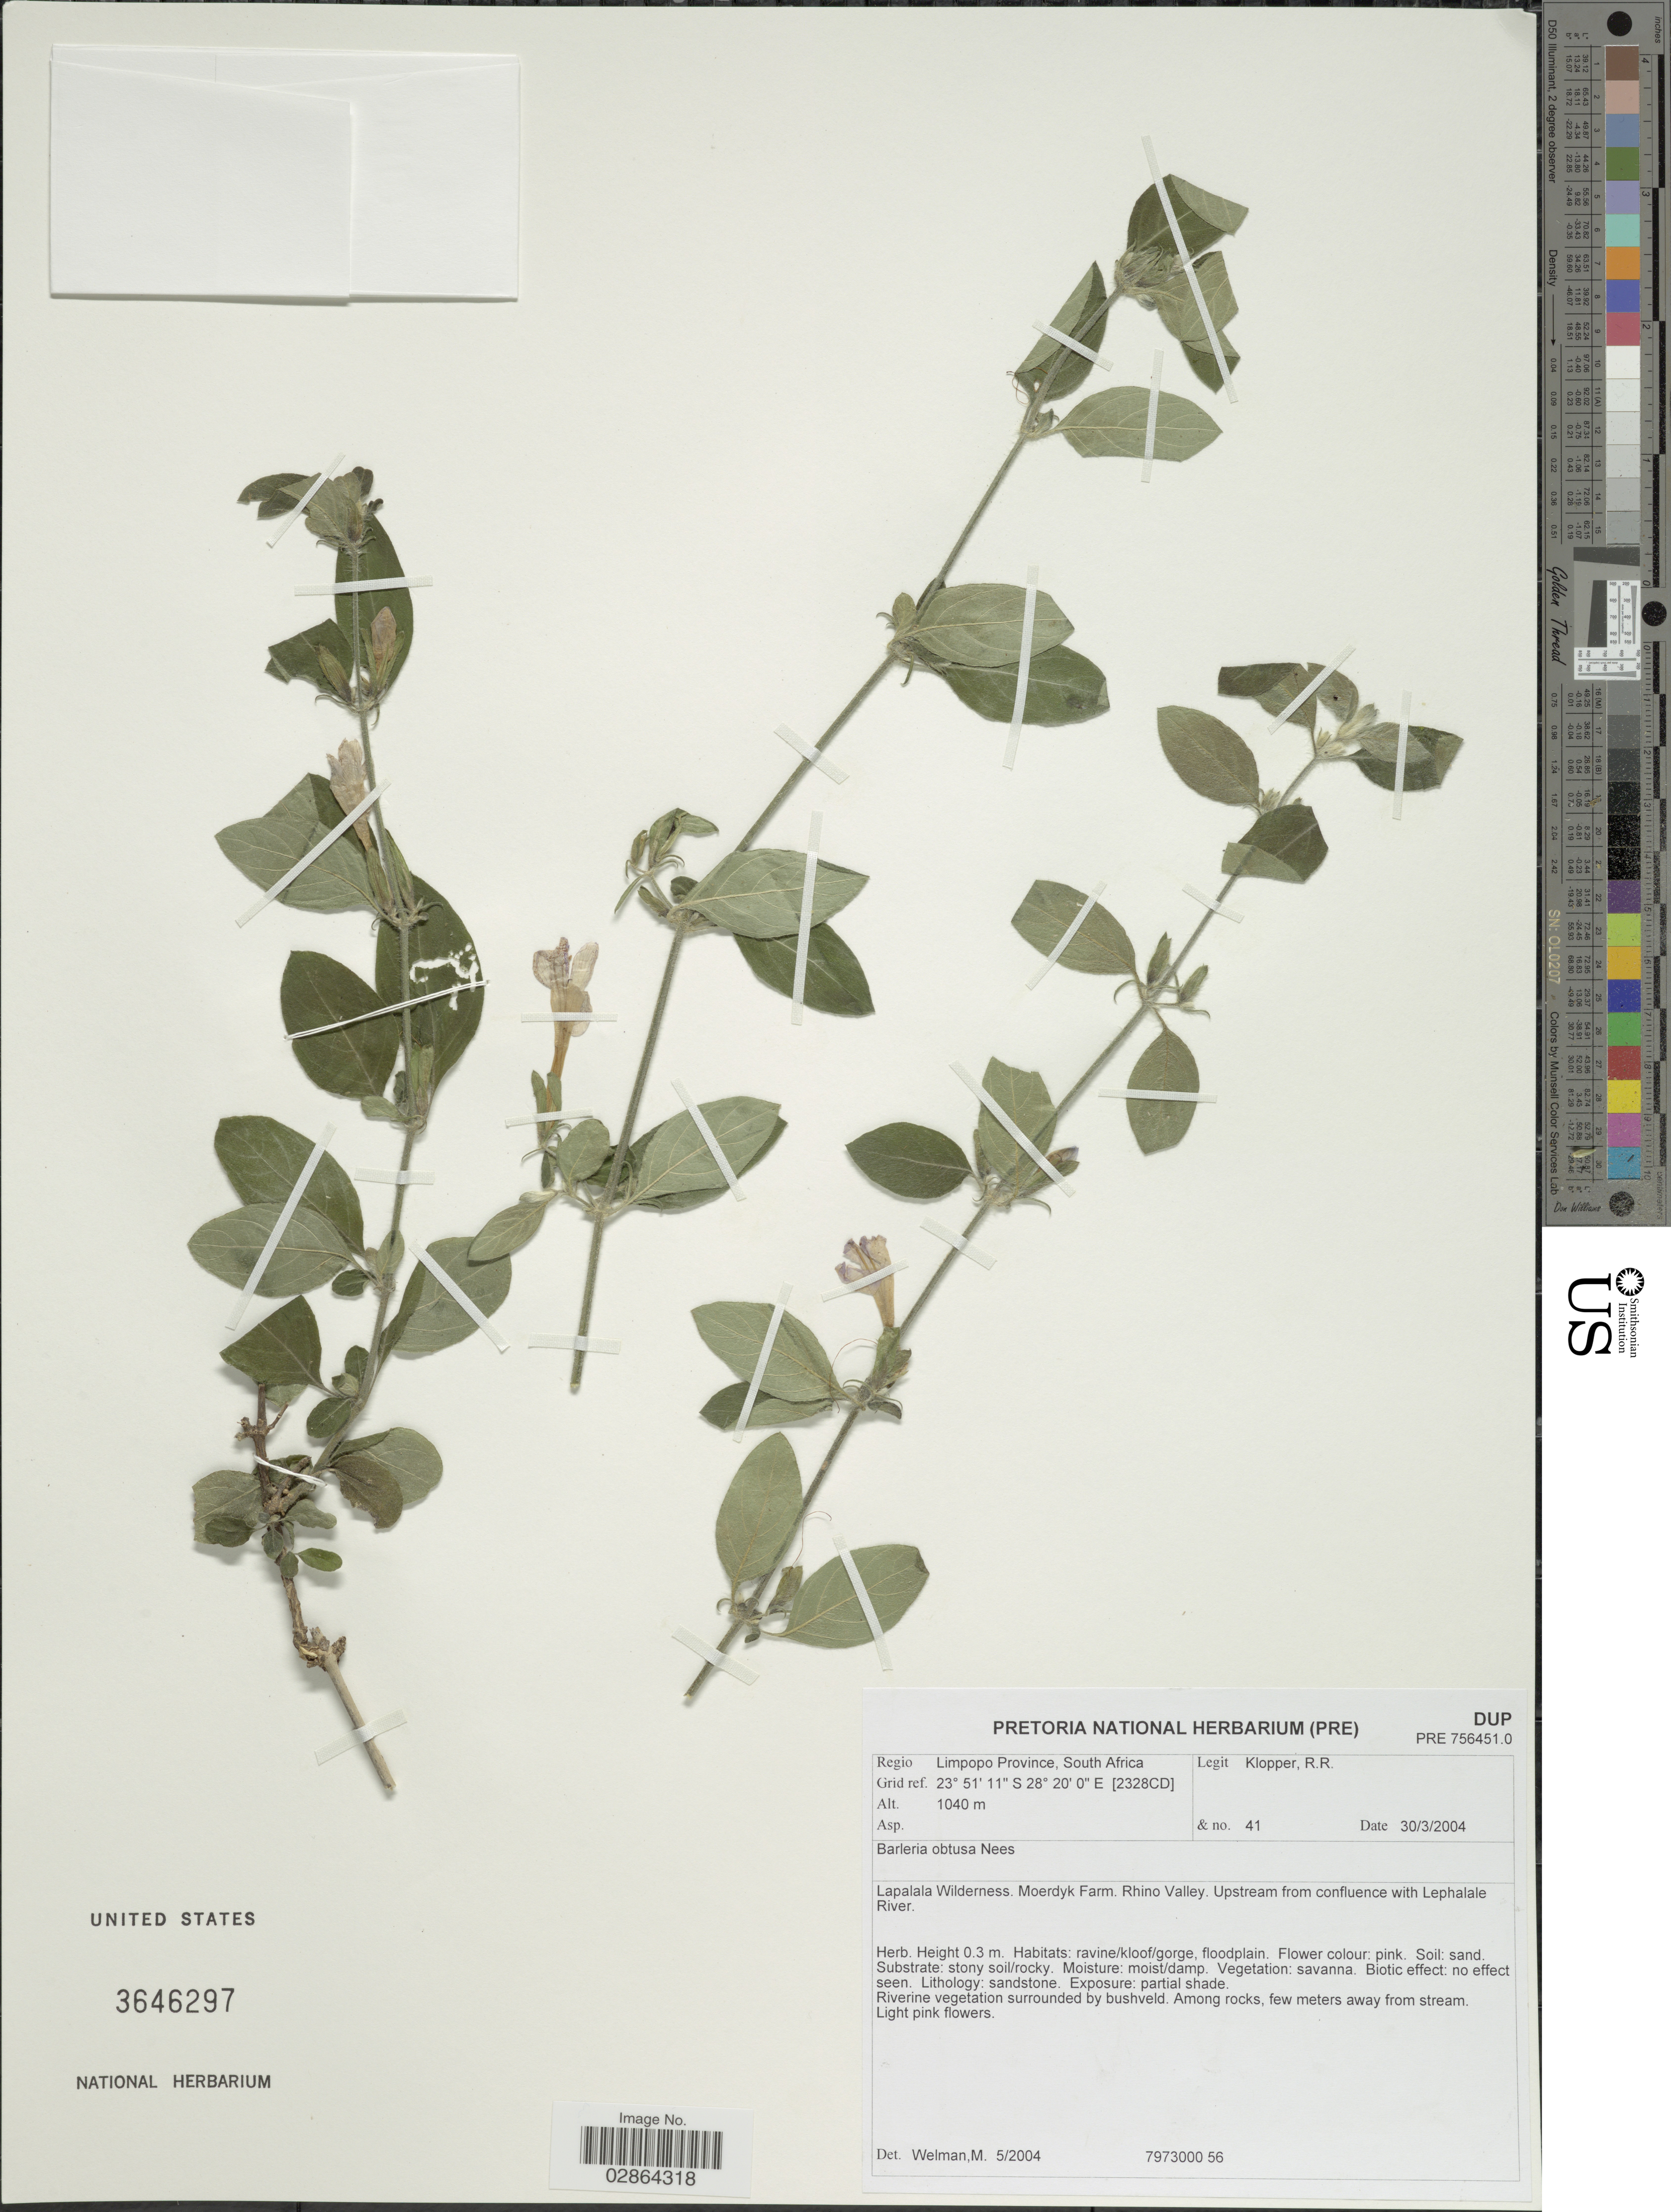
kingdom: Plantae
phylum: Tracheophyta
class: Magnoliopsida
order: Lamiales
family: Acanthaceae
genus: Barleria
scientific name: Barleria obtusa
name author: Nees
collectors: R. Klopper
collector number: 41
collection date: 2004-03-30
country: South Africa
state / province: Limpopo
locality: Regio Limpopo Province, South Africa, Lapalala Wilderness. Moerdyk Farm. Rhino Valley. Upstream from confluence with Lephalale River.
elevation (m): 1040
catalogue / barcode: US 3646297